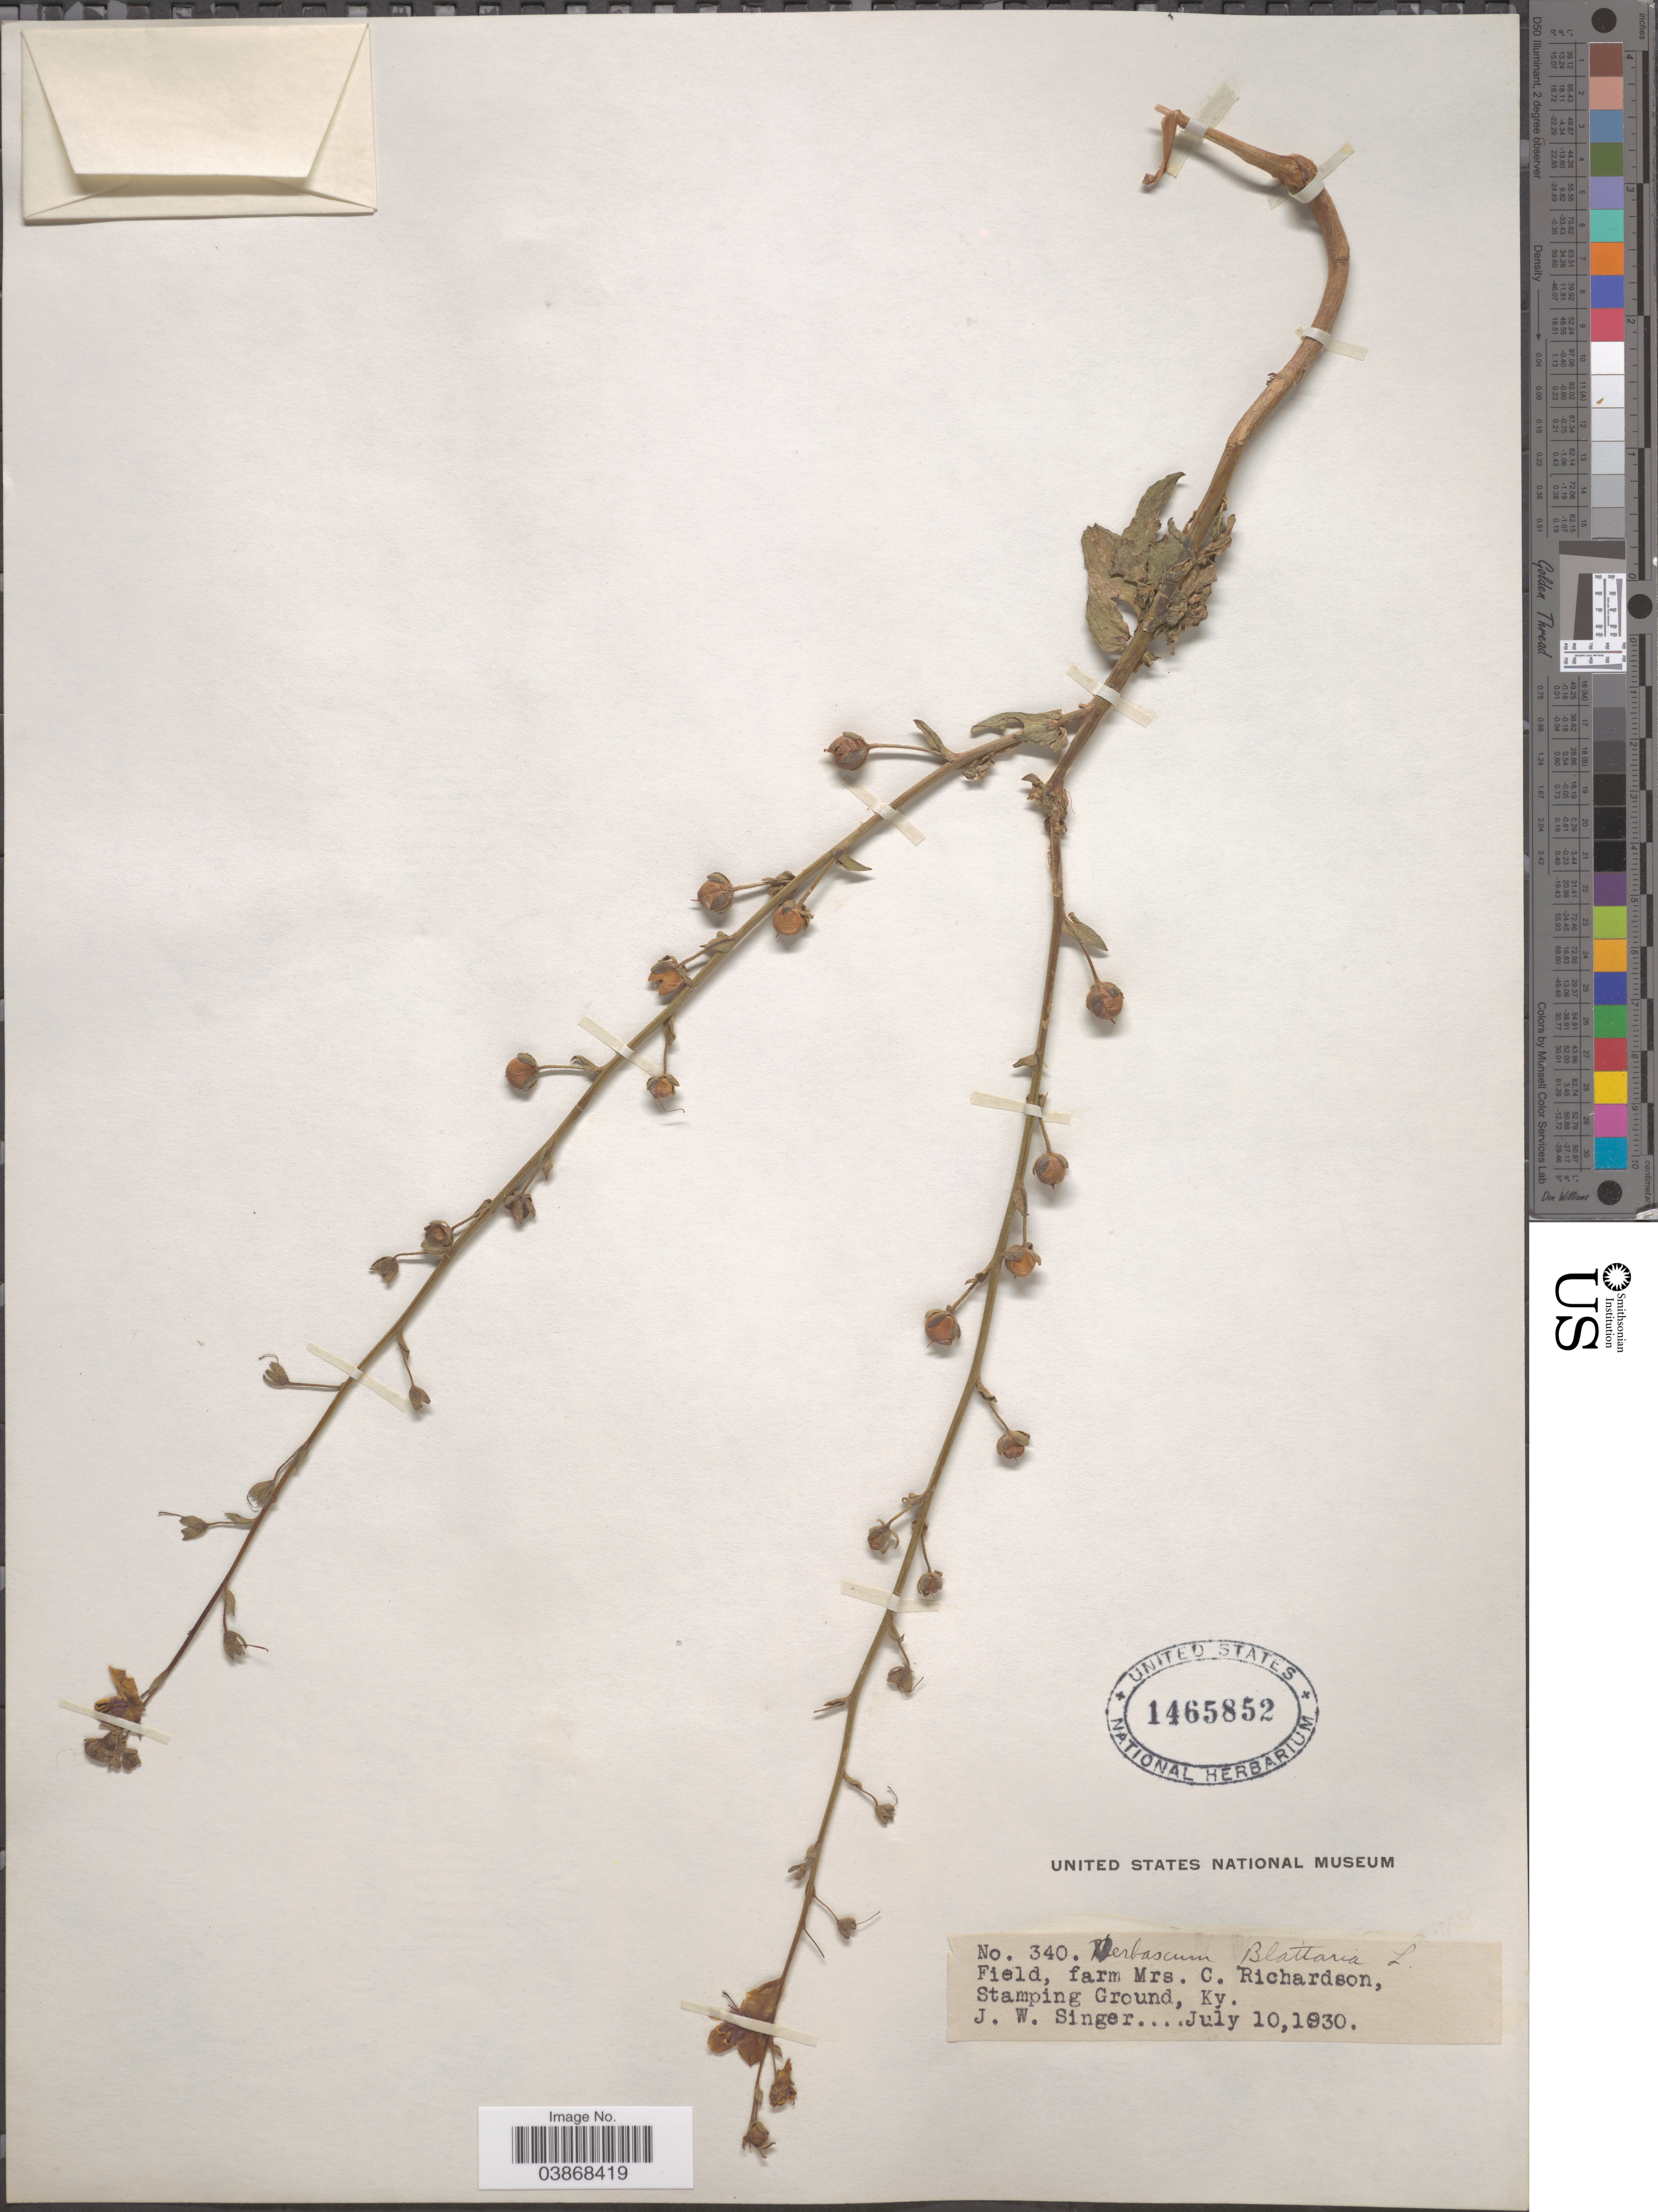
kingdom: Plantae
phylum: Tracheophyta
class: Magnoliopsida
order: Lamiales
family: Scrophulariaceae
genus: Verbascum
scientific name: Verbascum blattaria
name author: L.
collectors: J. EW. Singer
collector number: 340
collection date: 1930-07-10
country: United States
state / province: Kentucky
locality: Farm Mrs. C. Richardson, Stamping Ground.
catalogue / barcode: US 1465852